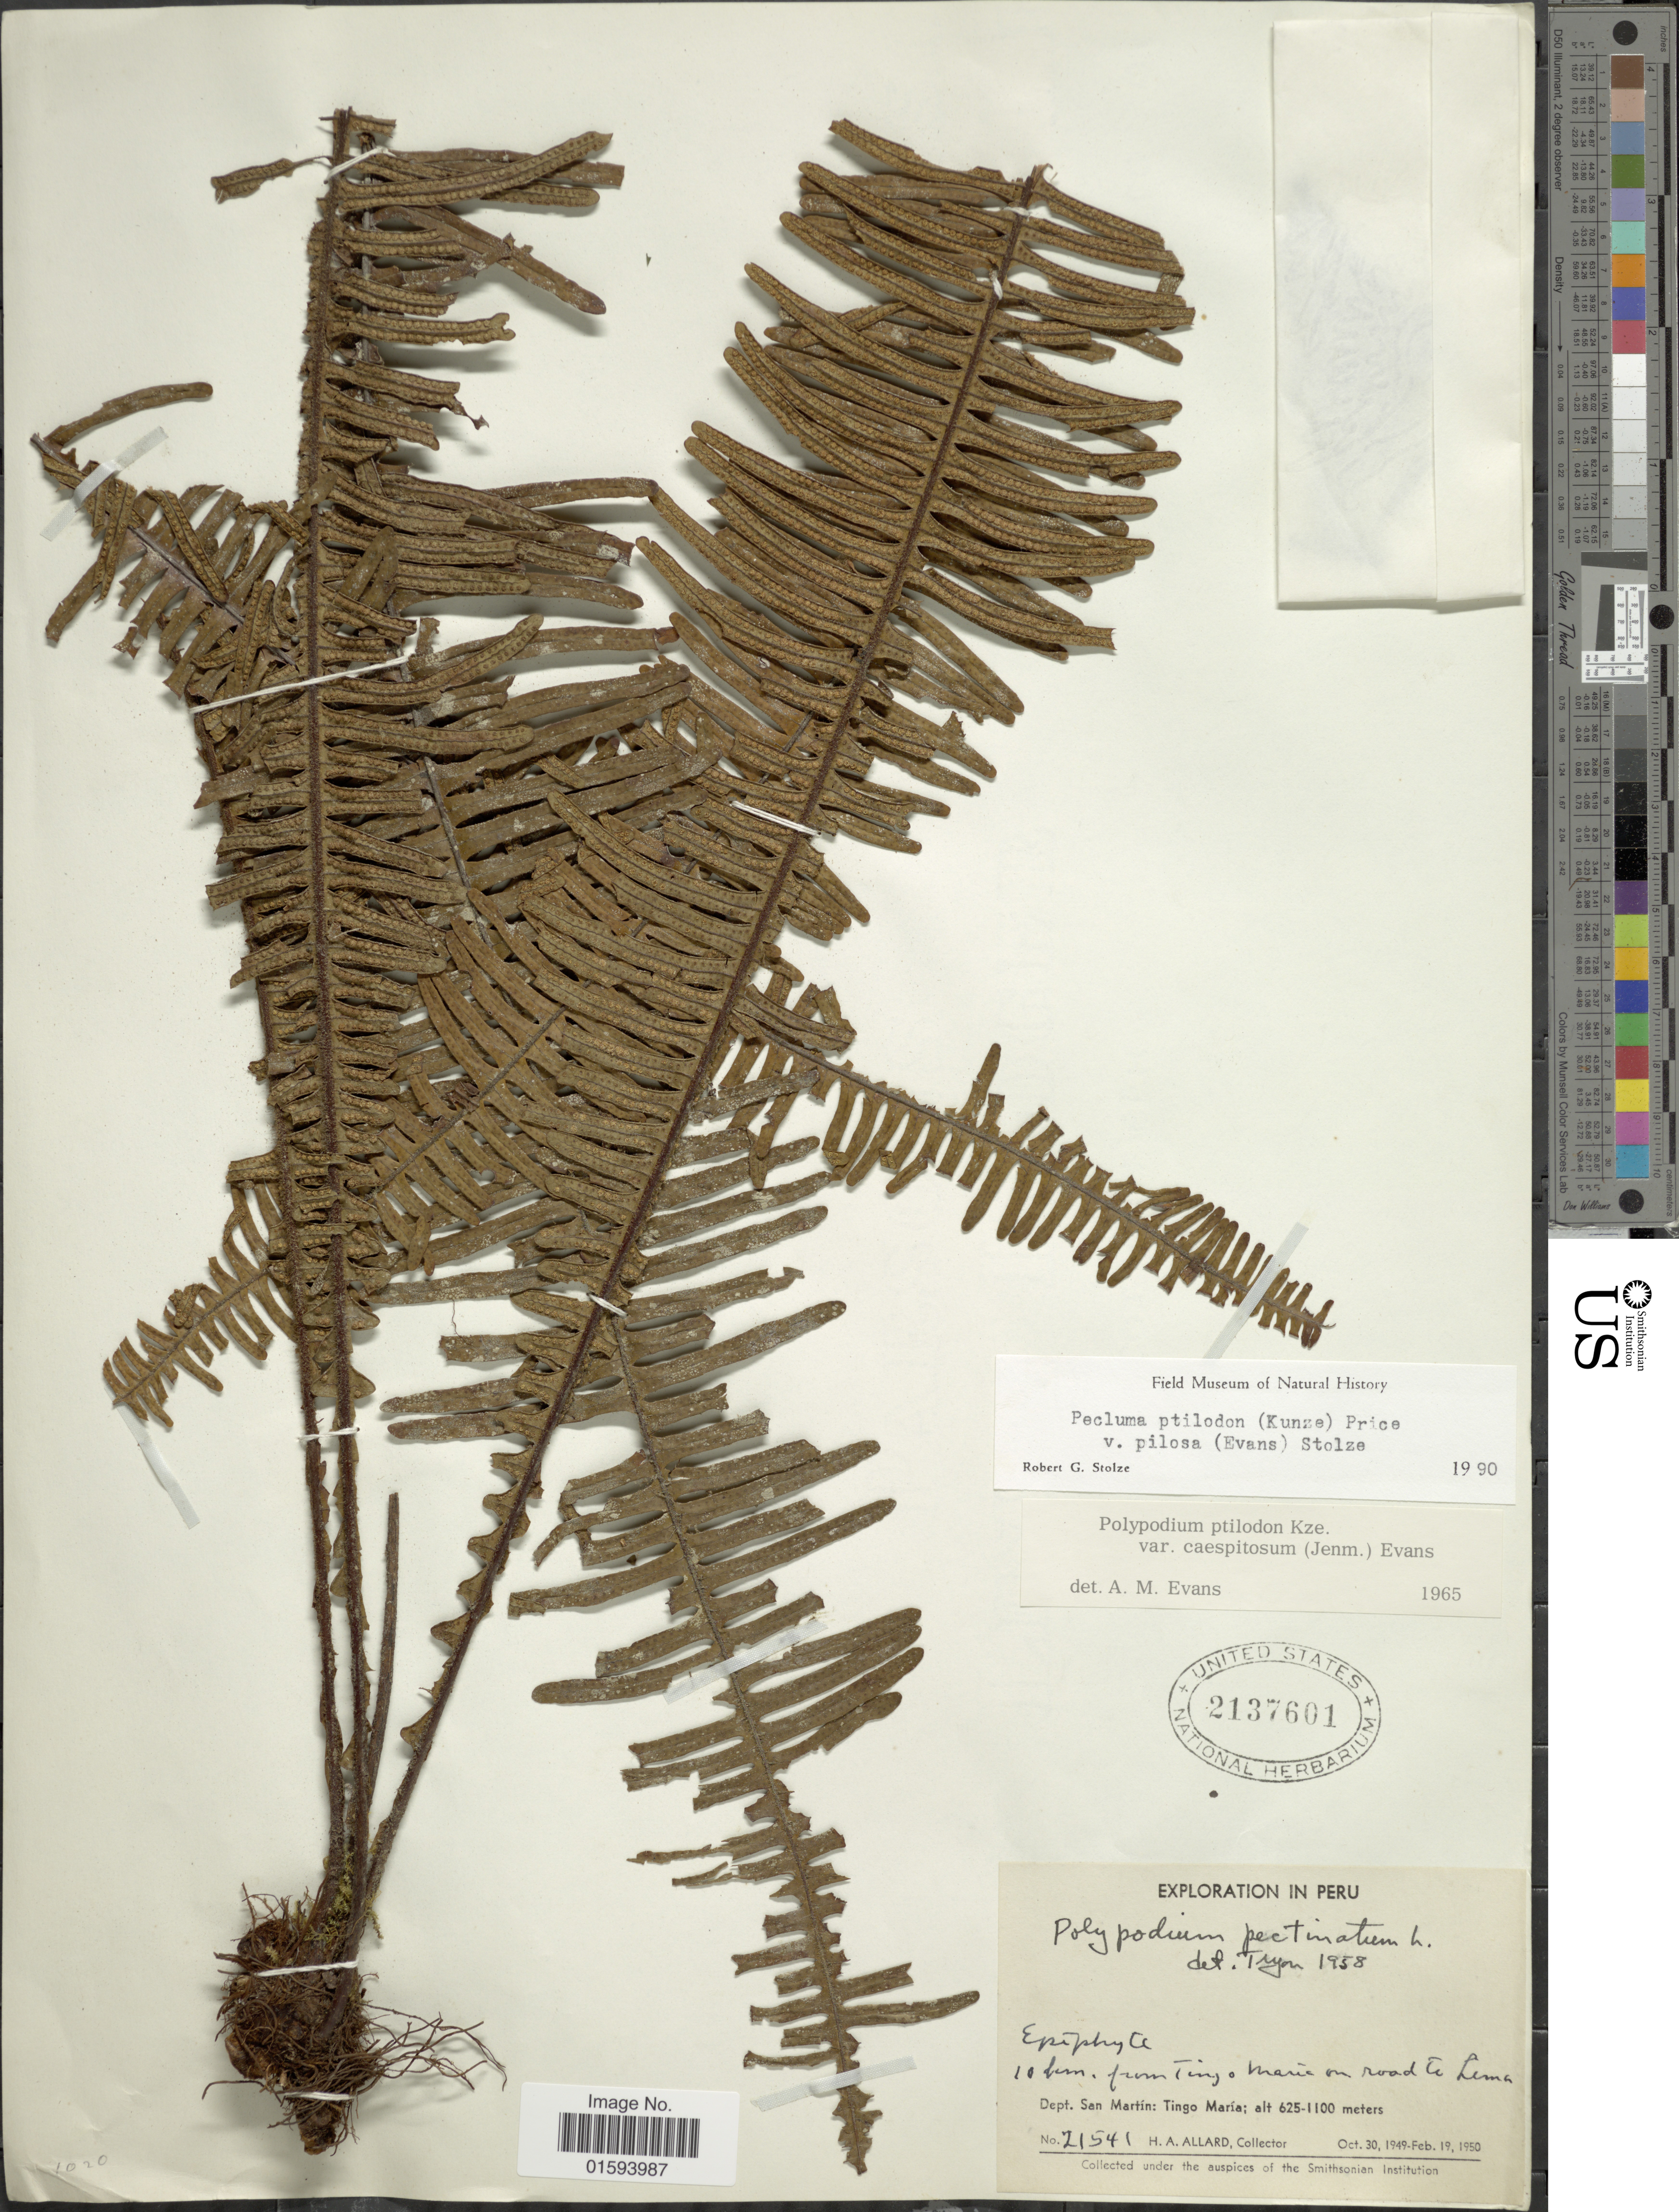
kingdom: Plantae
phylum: Tracheophyta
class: Polypodiopsida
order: Polypodiales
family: Polypodiaceae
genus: Pecluma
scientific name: Pecluma ptilodos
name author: (Kunze) Price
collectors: H. A. Allard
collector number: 21541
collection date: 1949-10-30/1950-02-19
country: Peru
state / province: San Martín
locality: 10 km. from Tingo Maria on road to Lima. Dept. San Martín: Tingo María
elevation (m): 625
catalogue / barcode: US 2137601